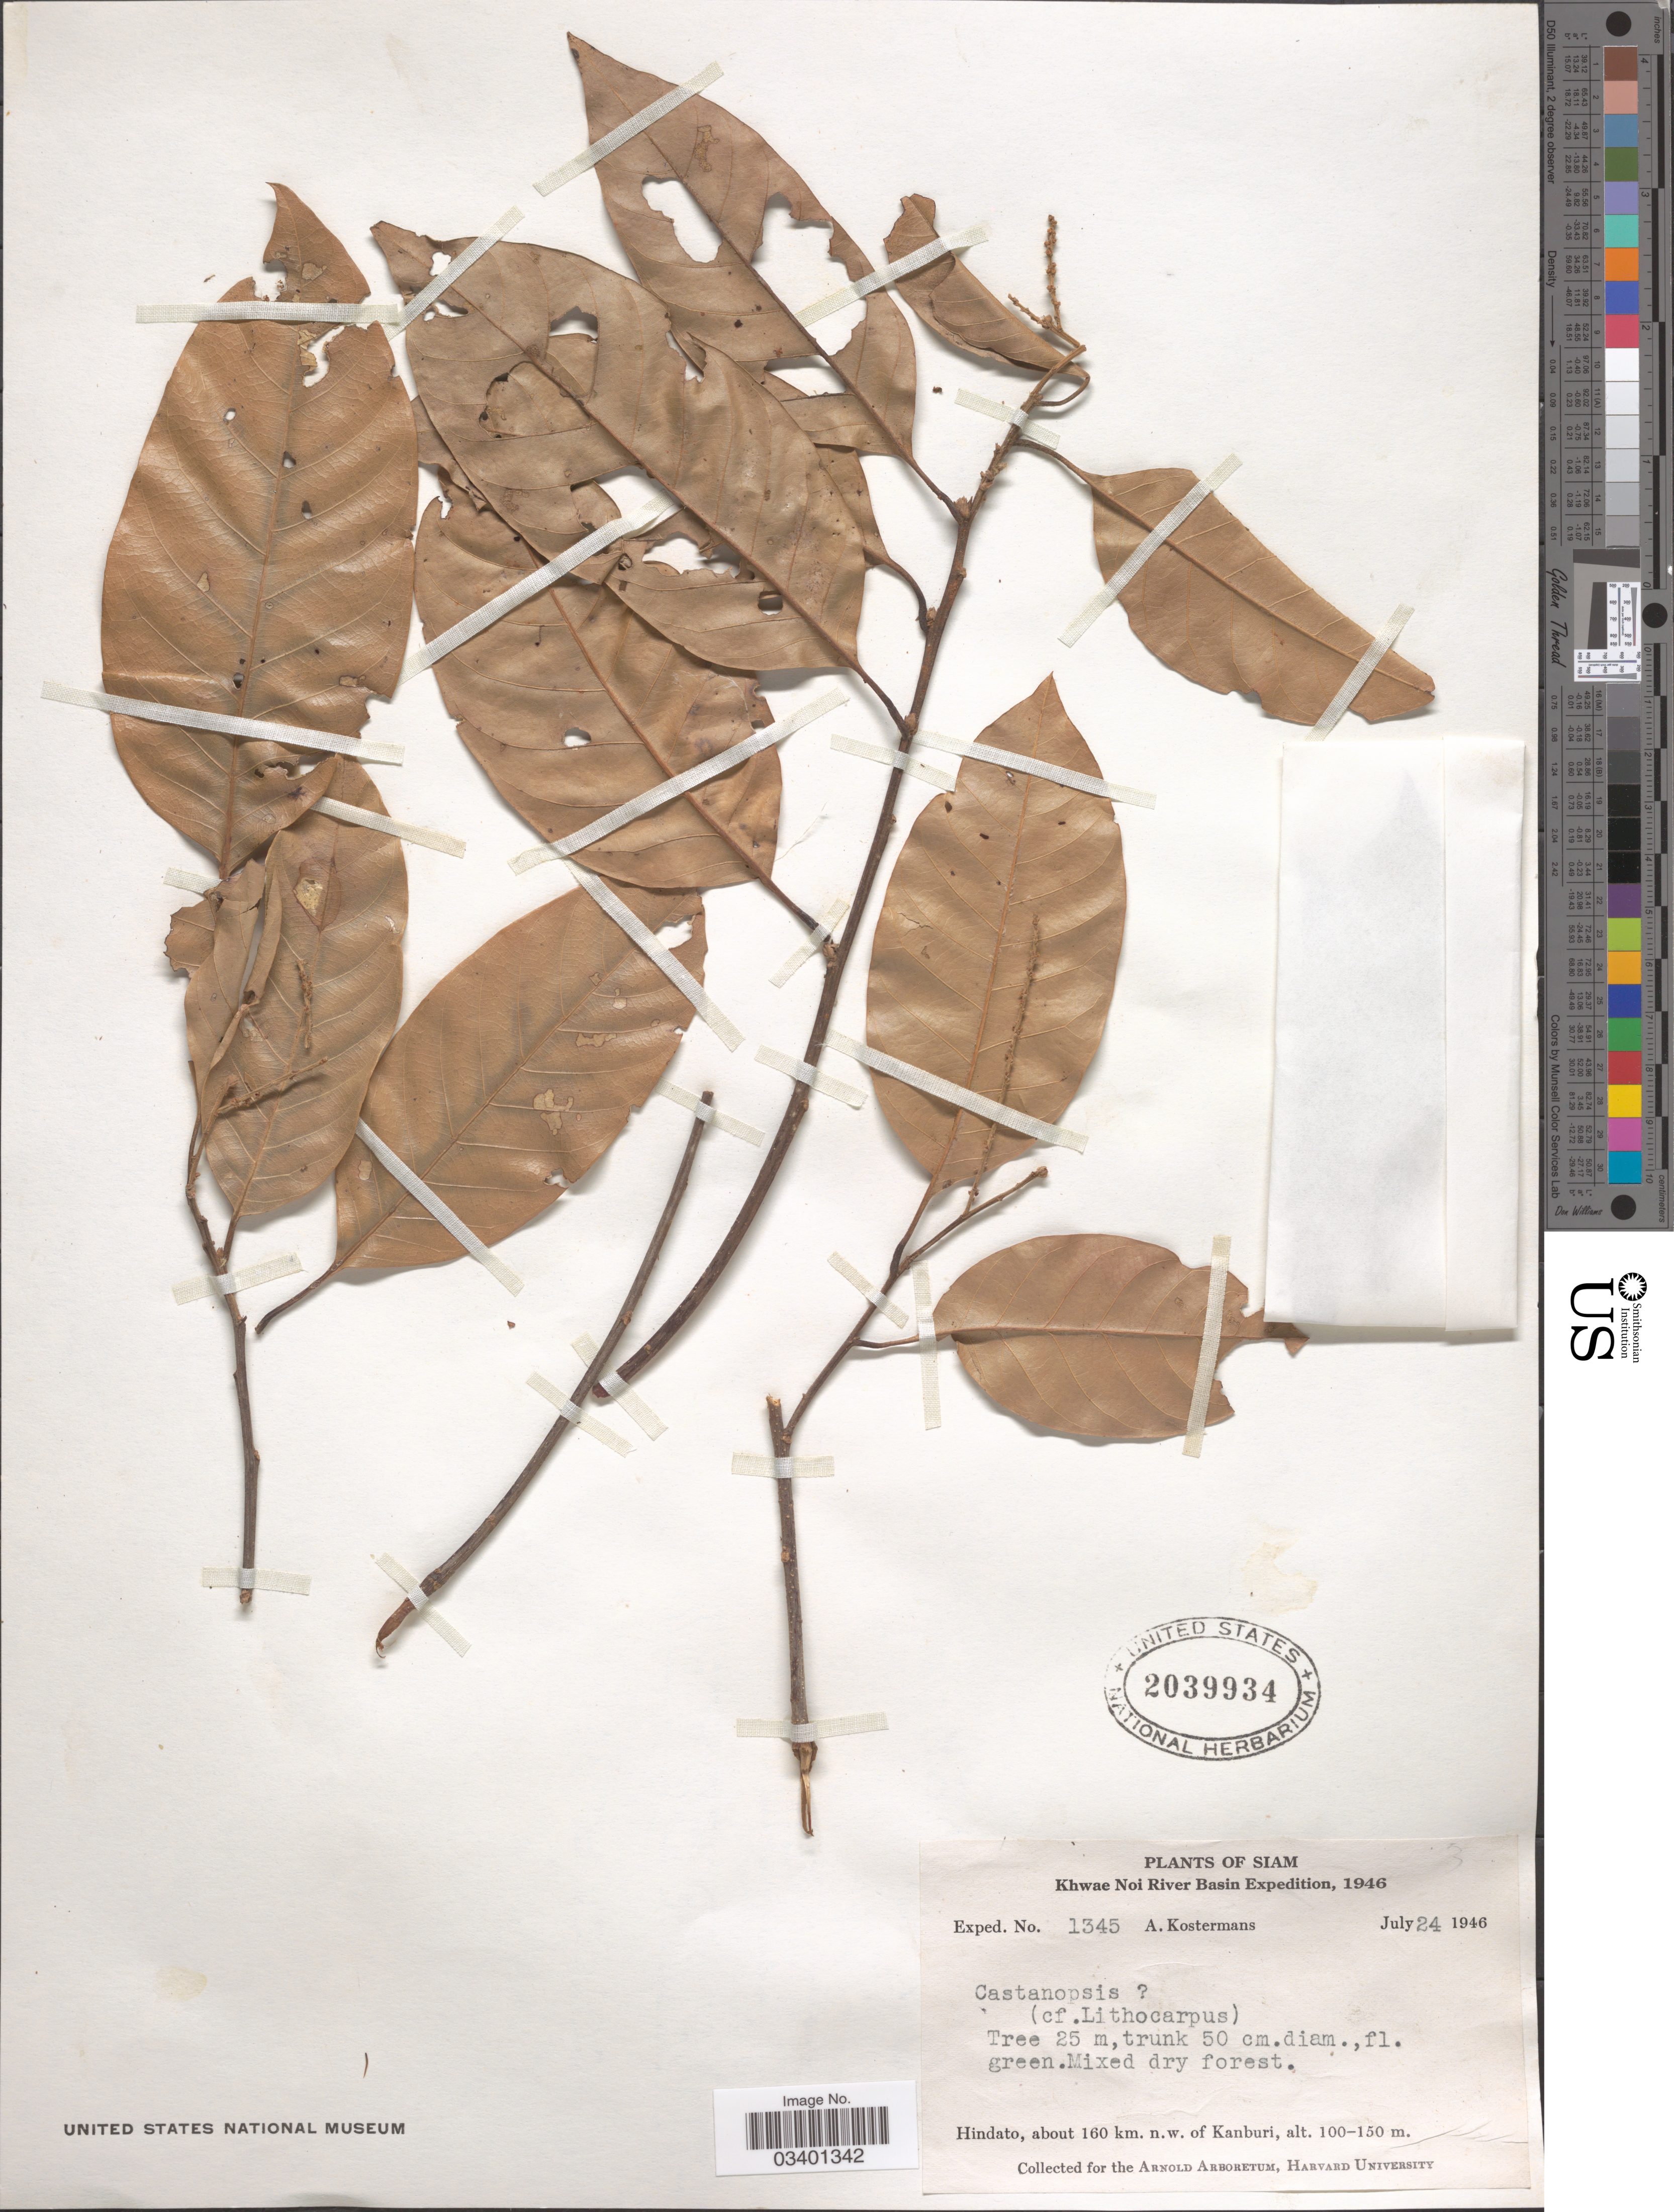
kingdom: Plantae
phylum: Tracheophyta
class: Magnoliopsida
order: Fagales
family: Fagaceae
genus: Castanopsis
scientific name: Castanopsis sp.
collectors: A. J. G. Kostermans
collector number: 1345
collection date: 1946-07-24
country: Thailand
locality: Siam. Hindato, about 160 km. n.w. of Kanburi.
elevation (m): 100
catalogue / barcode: US 2039934